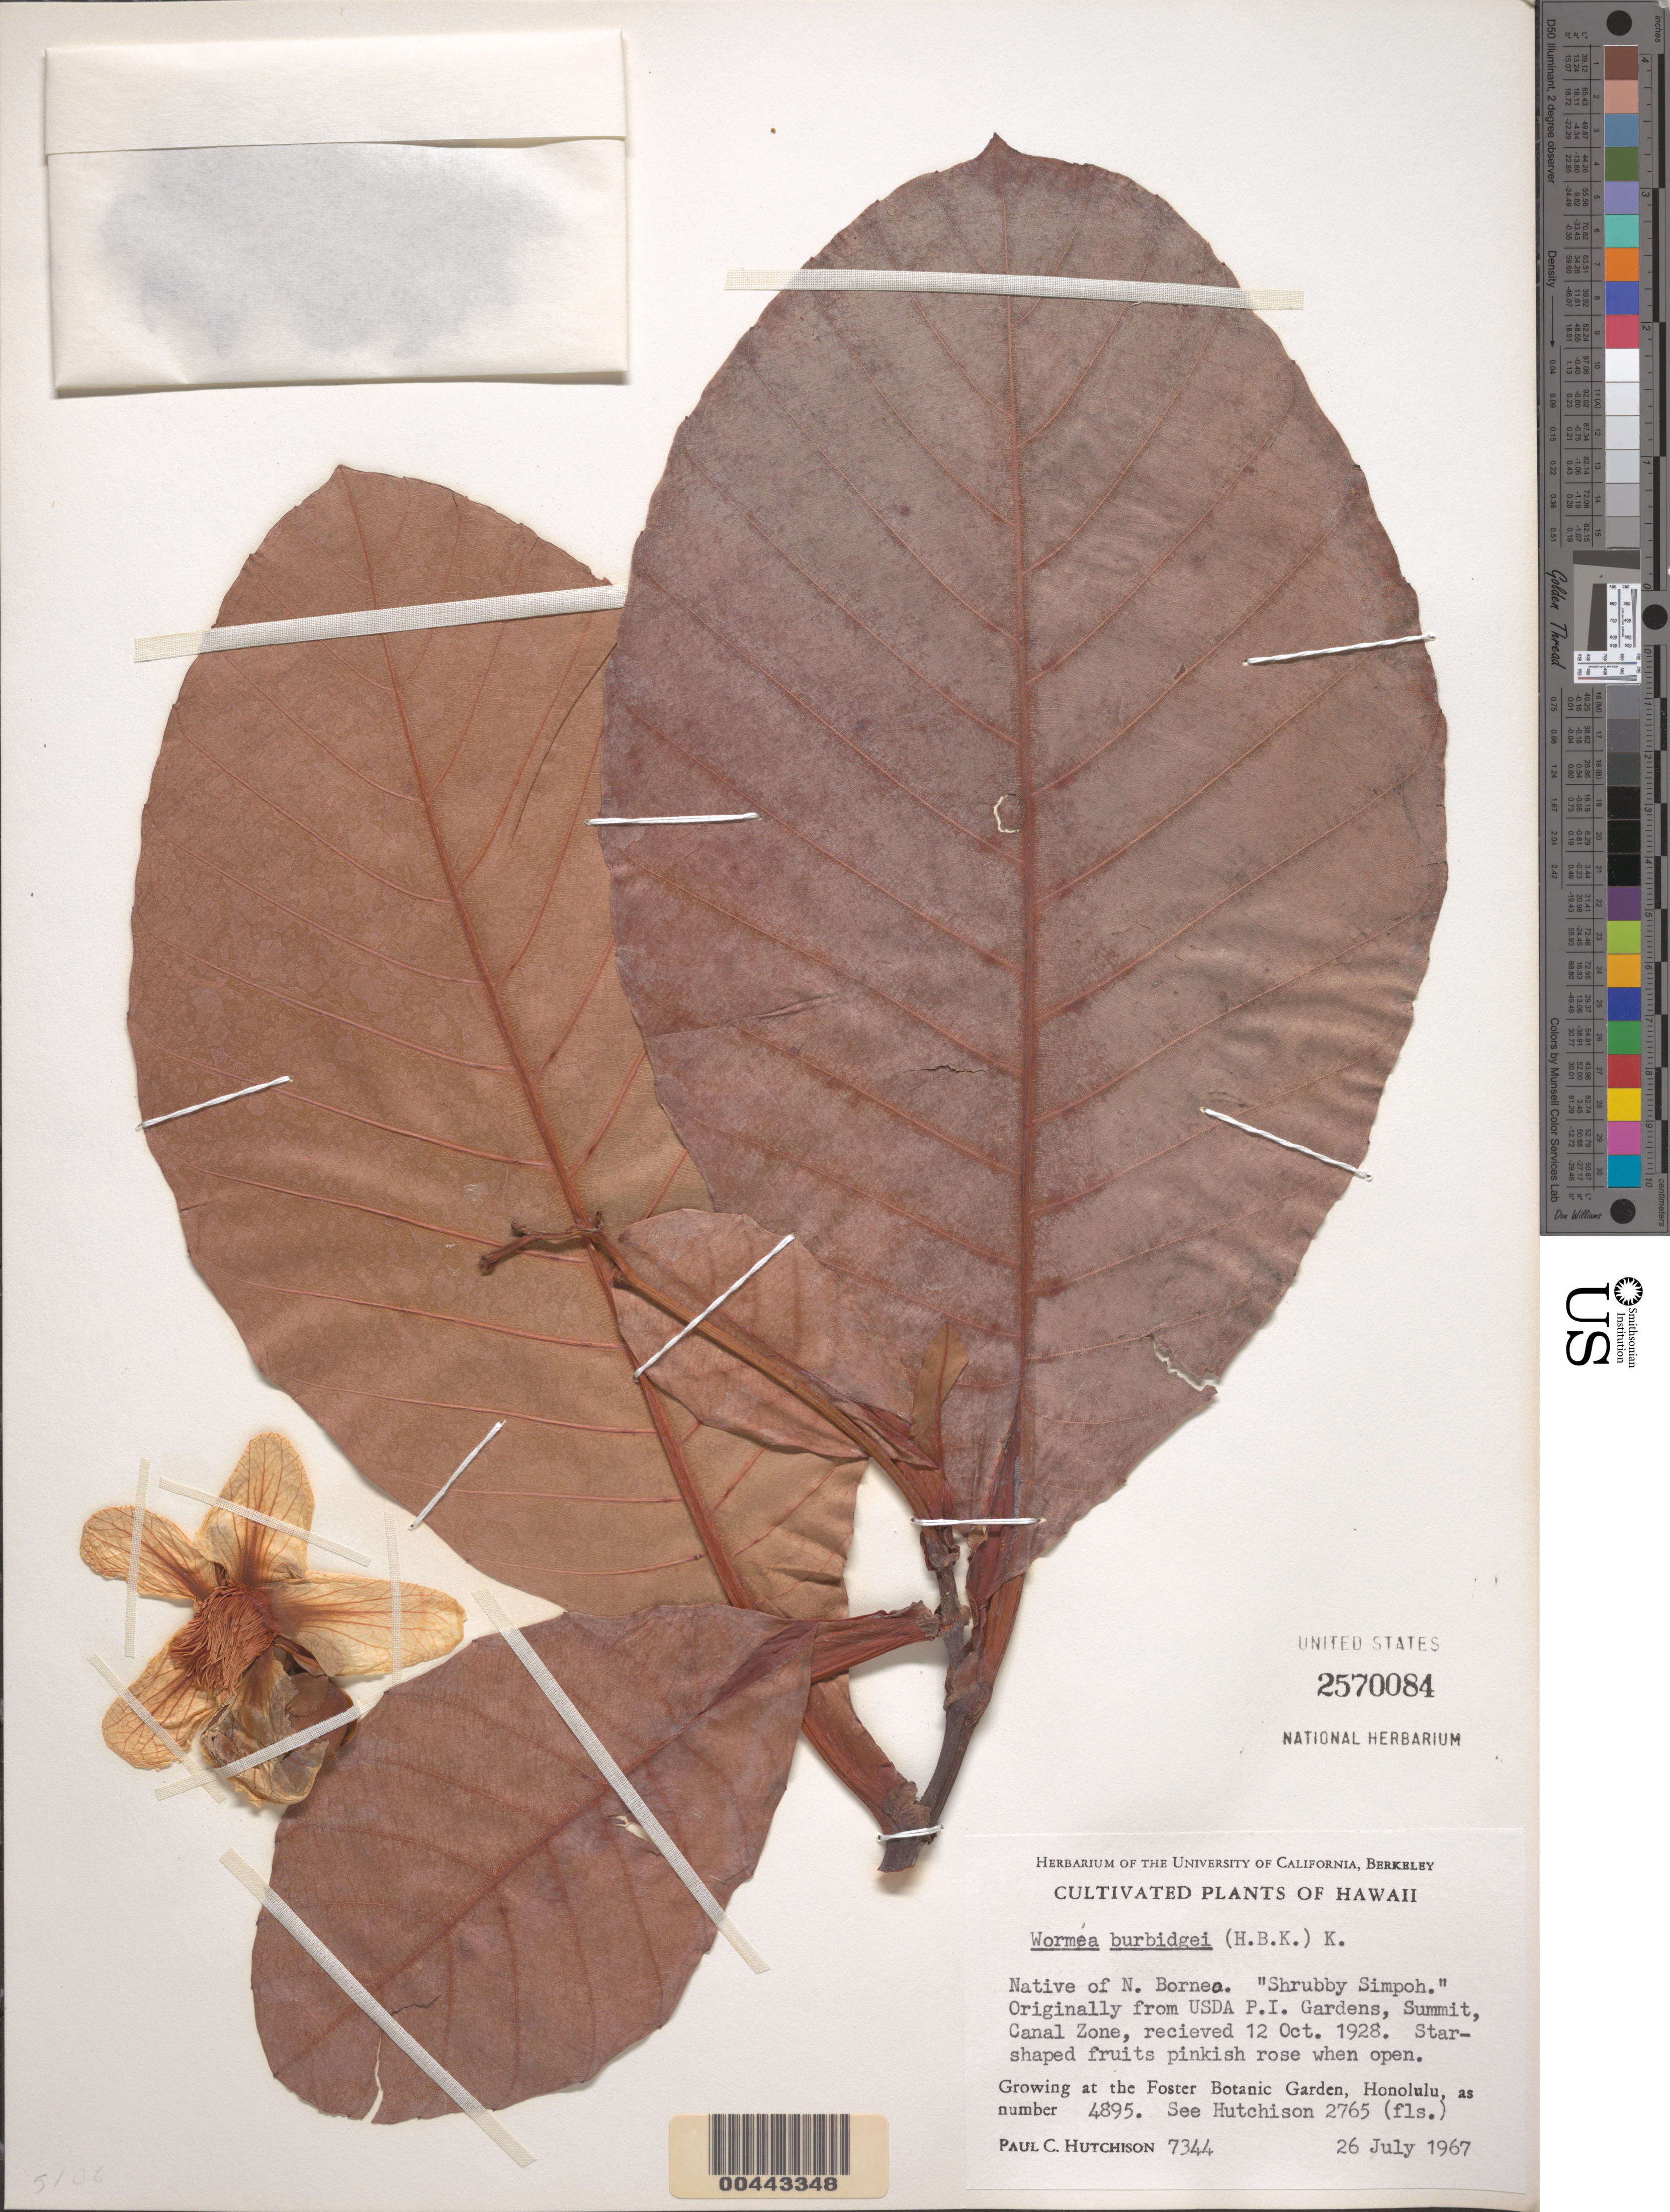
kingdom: Plantae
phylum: Tracheophyta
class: Magnoliopsida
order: Dilleniales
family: Dilleniaceae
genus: Dillenia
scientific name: Dillenia burbidgei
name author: Martelli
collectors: P. C. Hutchison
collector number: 7344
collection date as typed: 26 Jul 1967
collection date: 1967-07-26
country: United States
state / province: Hawaii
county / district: Honolulu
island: Oahu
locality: Honolulu, Foster Botanic Garden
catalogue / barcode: US 2570084